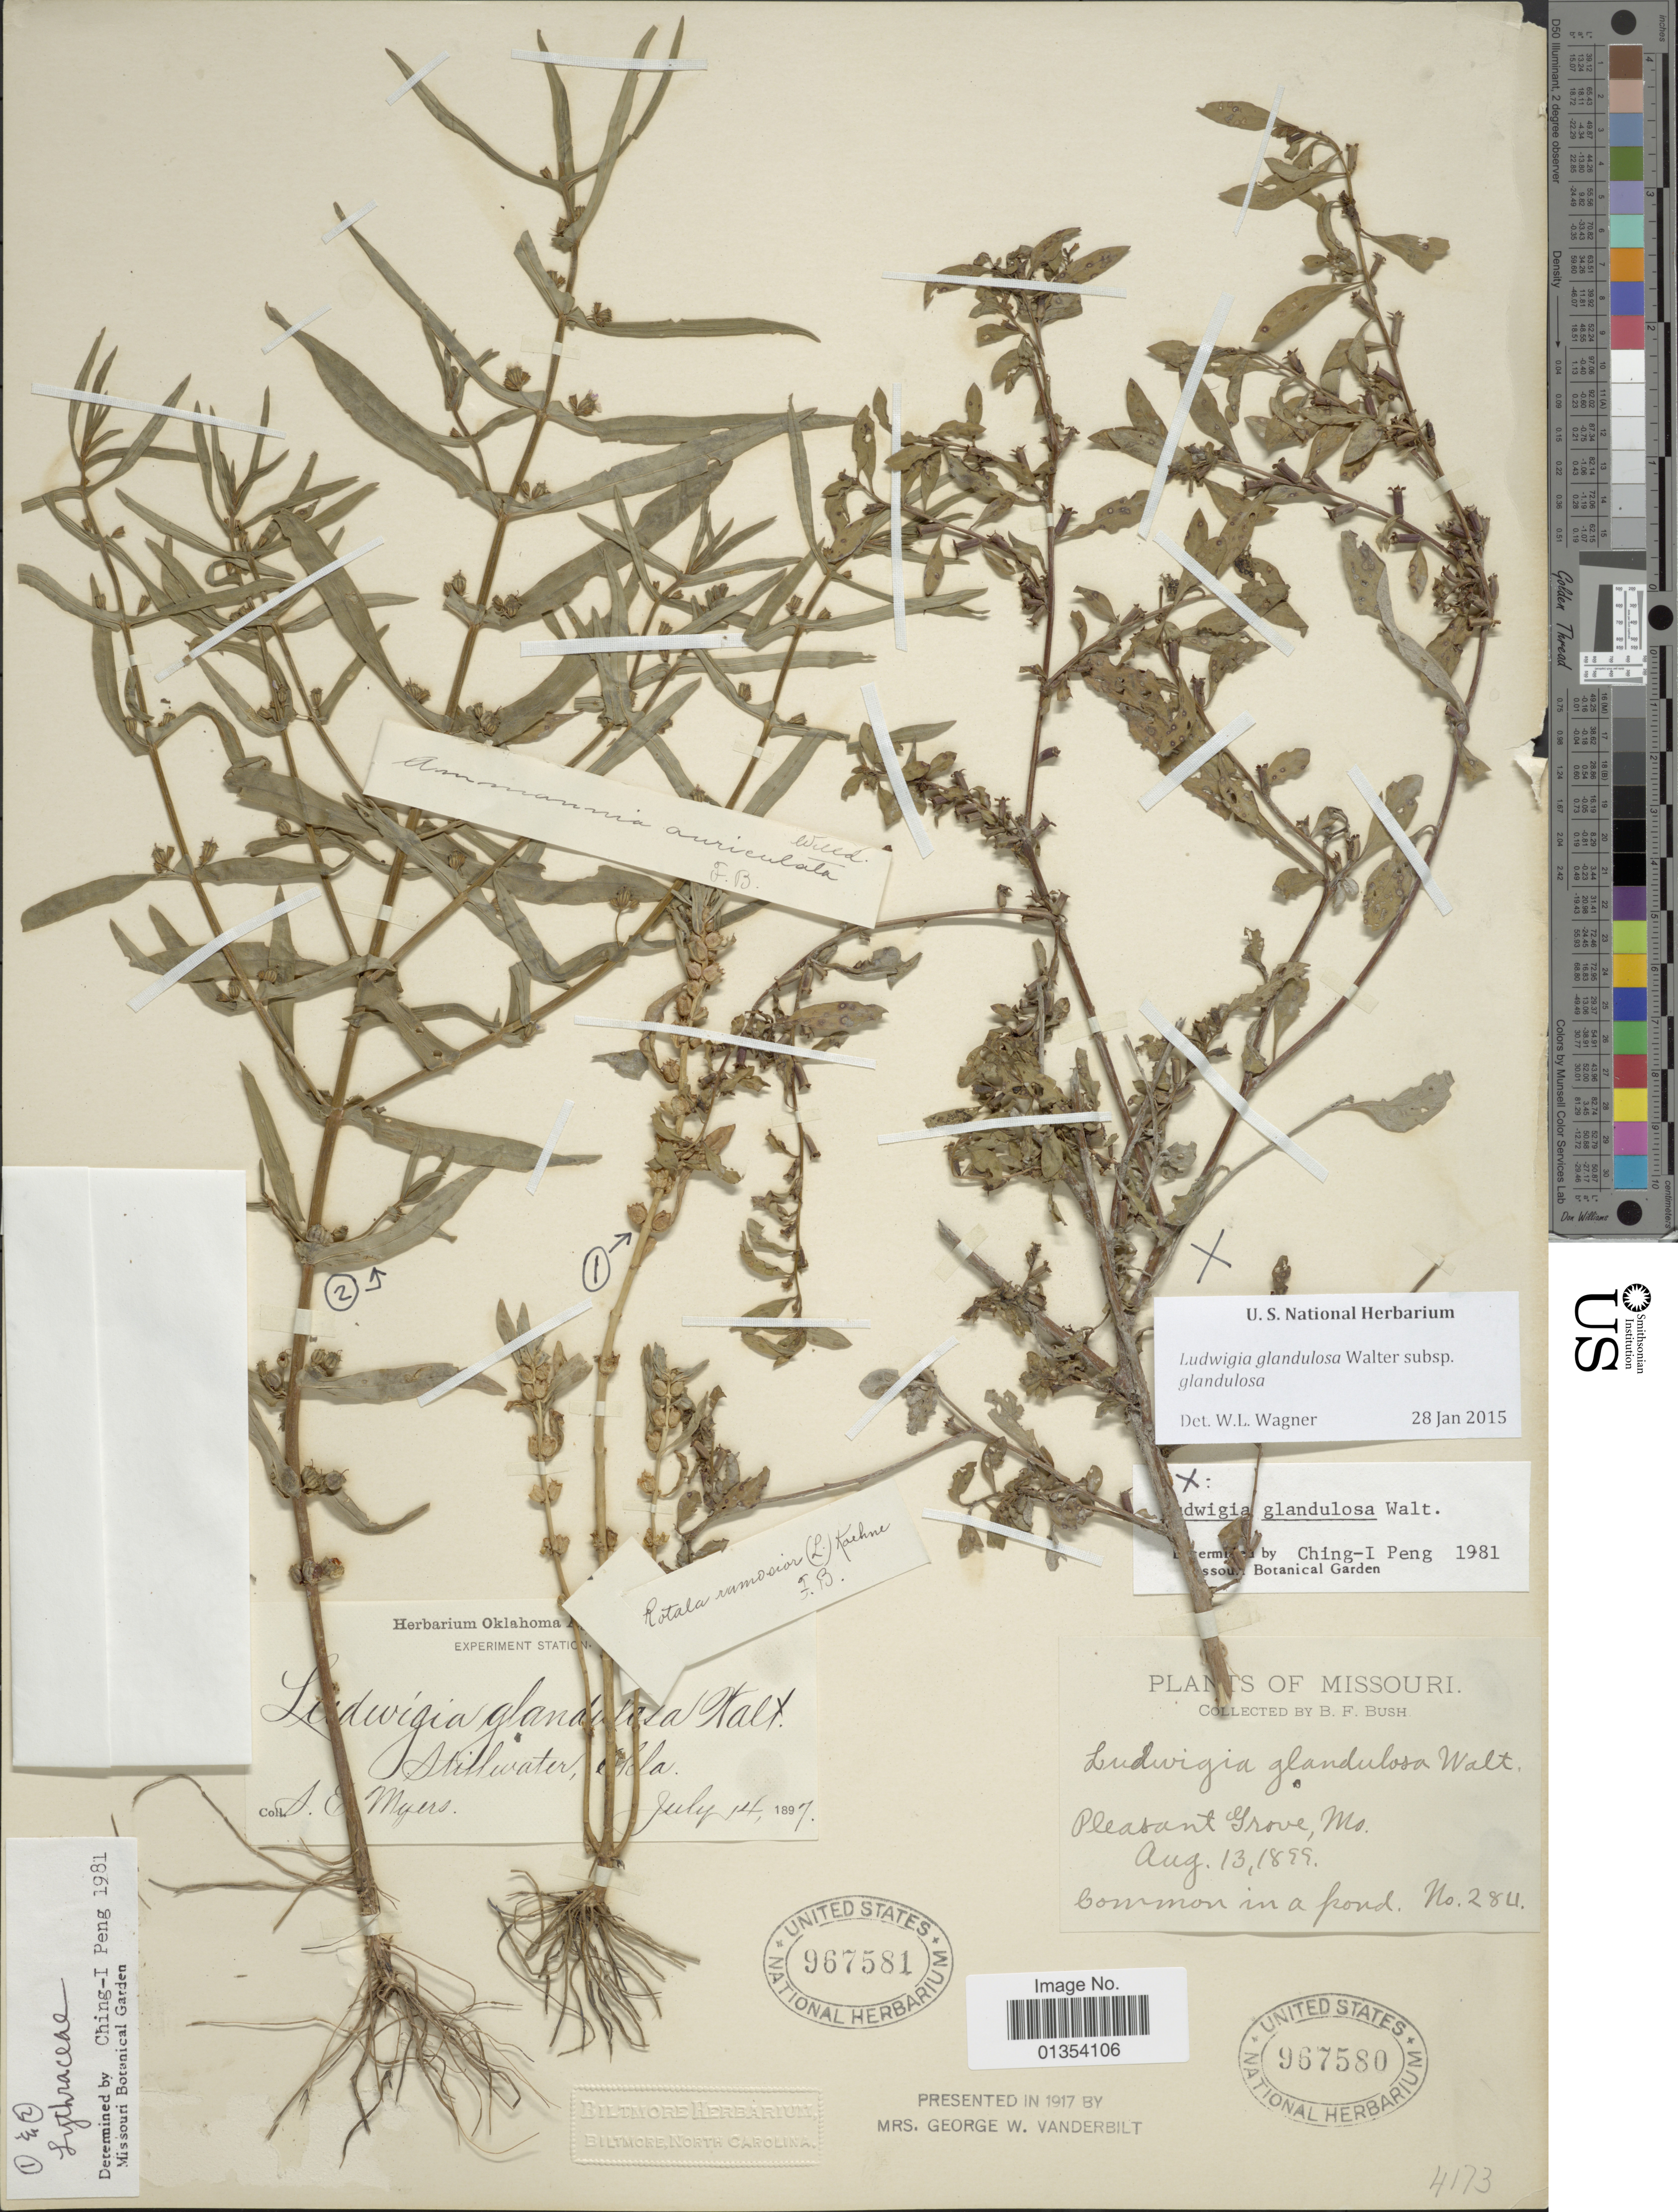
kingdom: Plantae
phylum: Tracheophyta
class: Magnoliopsida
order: Myrtales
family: Onagraceae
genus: Ludwigia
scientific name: Ludwigia glandulosa subsp. glandulosa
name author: Walter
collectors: S. Myers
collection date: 1897-07-14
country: United States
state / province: Oklahoma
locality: Stillwater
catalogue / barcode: US 967581-2